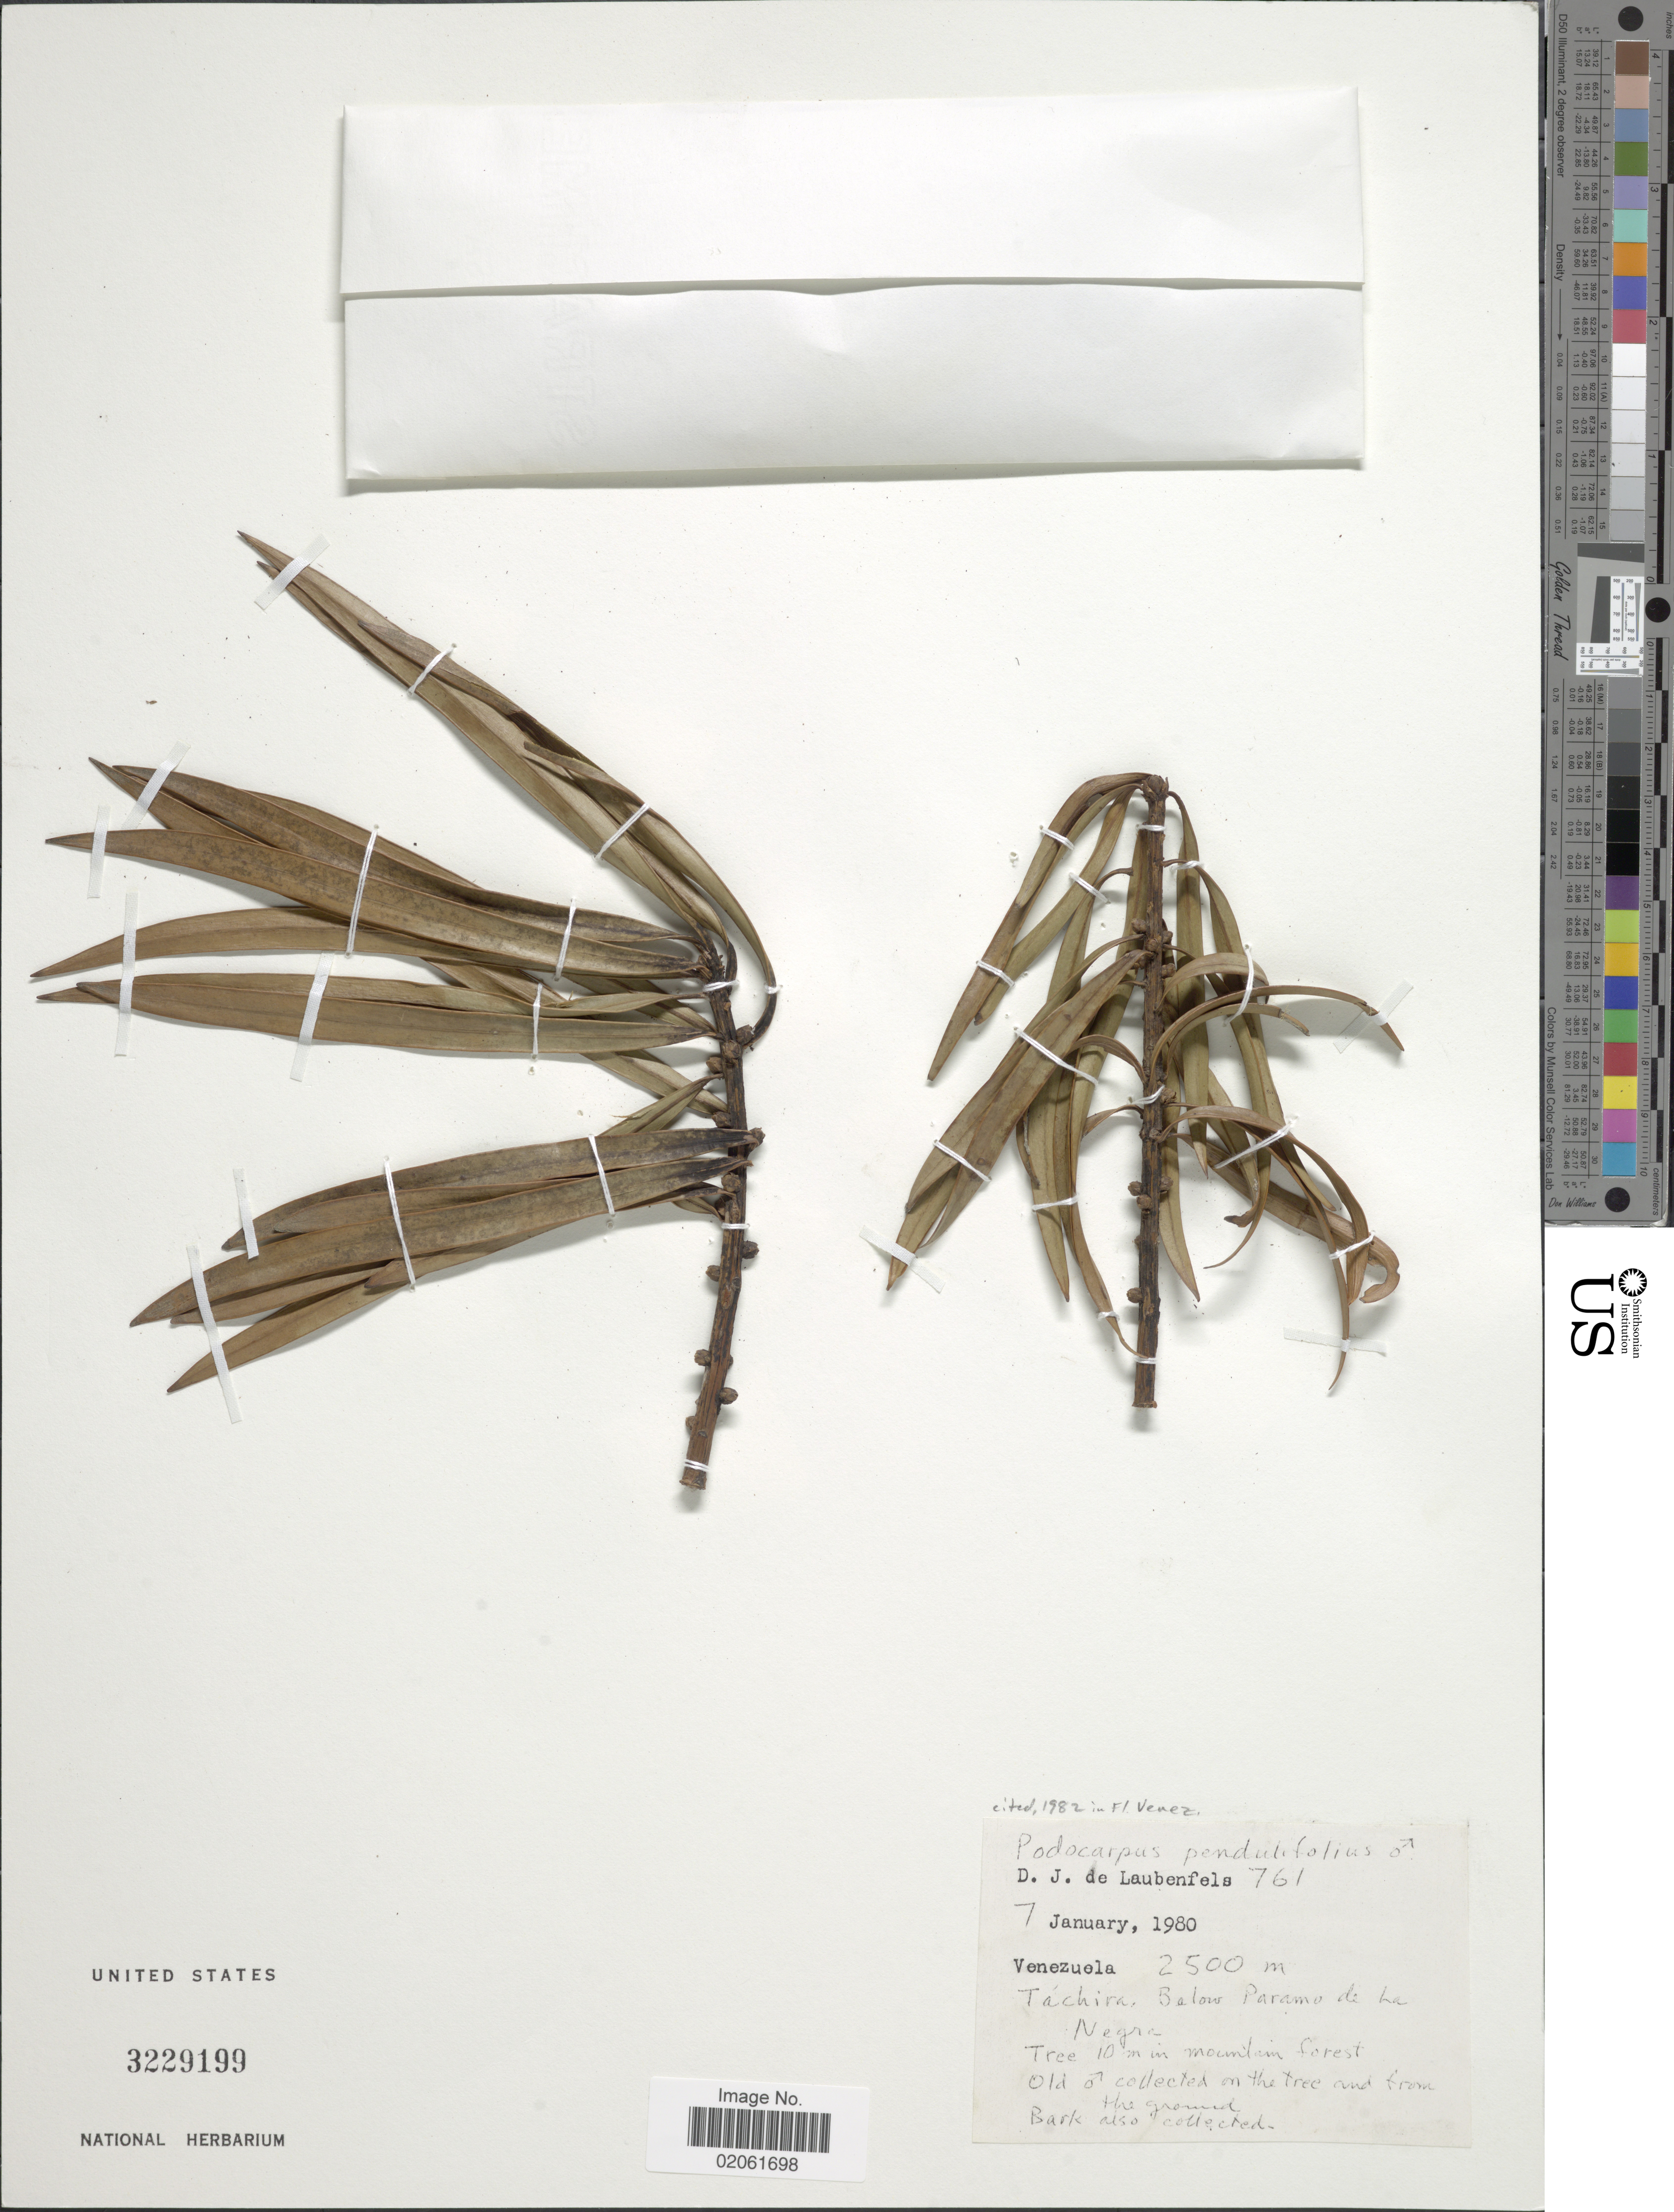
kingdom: Plantae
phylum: Tracheophyta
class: Pinopsida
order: Pinales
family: Podocarpaceae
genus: Podocarpus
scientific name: Podocarpus pendulifolius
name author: J. Buchholz & N.E. Gray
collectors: D. J. de Laubenfels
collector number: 761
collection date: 1980-01-07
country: Venezuela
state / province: Tachira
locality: Below Paramo de la Negra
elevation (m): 2500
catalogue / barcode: US 3229199